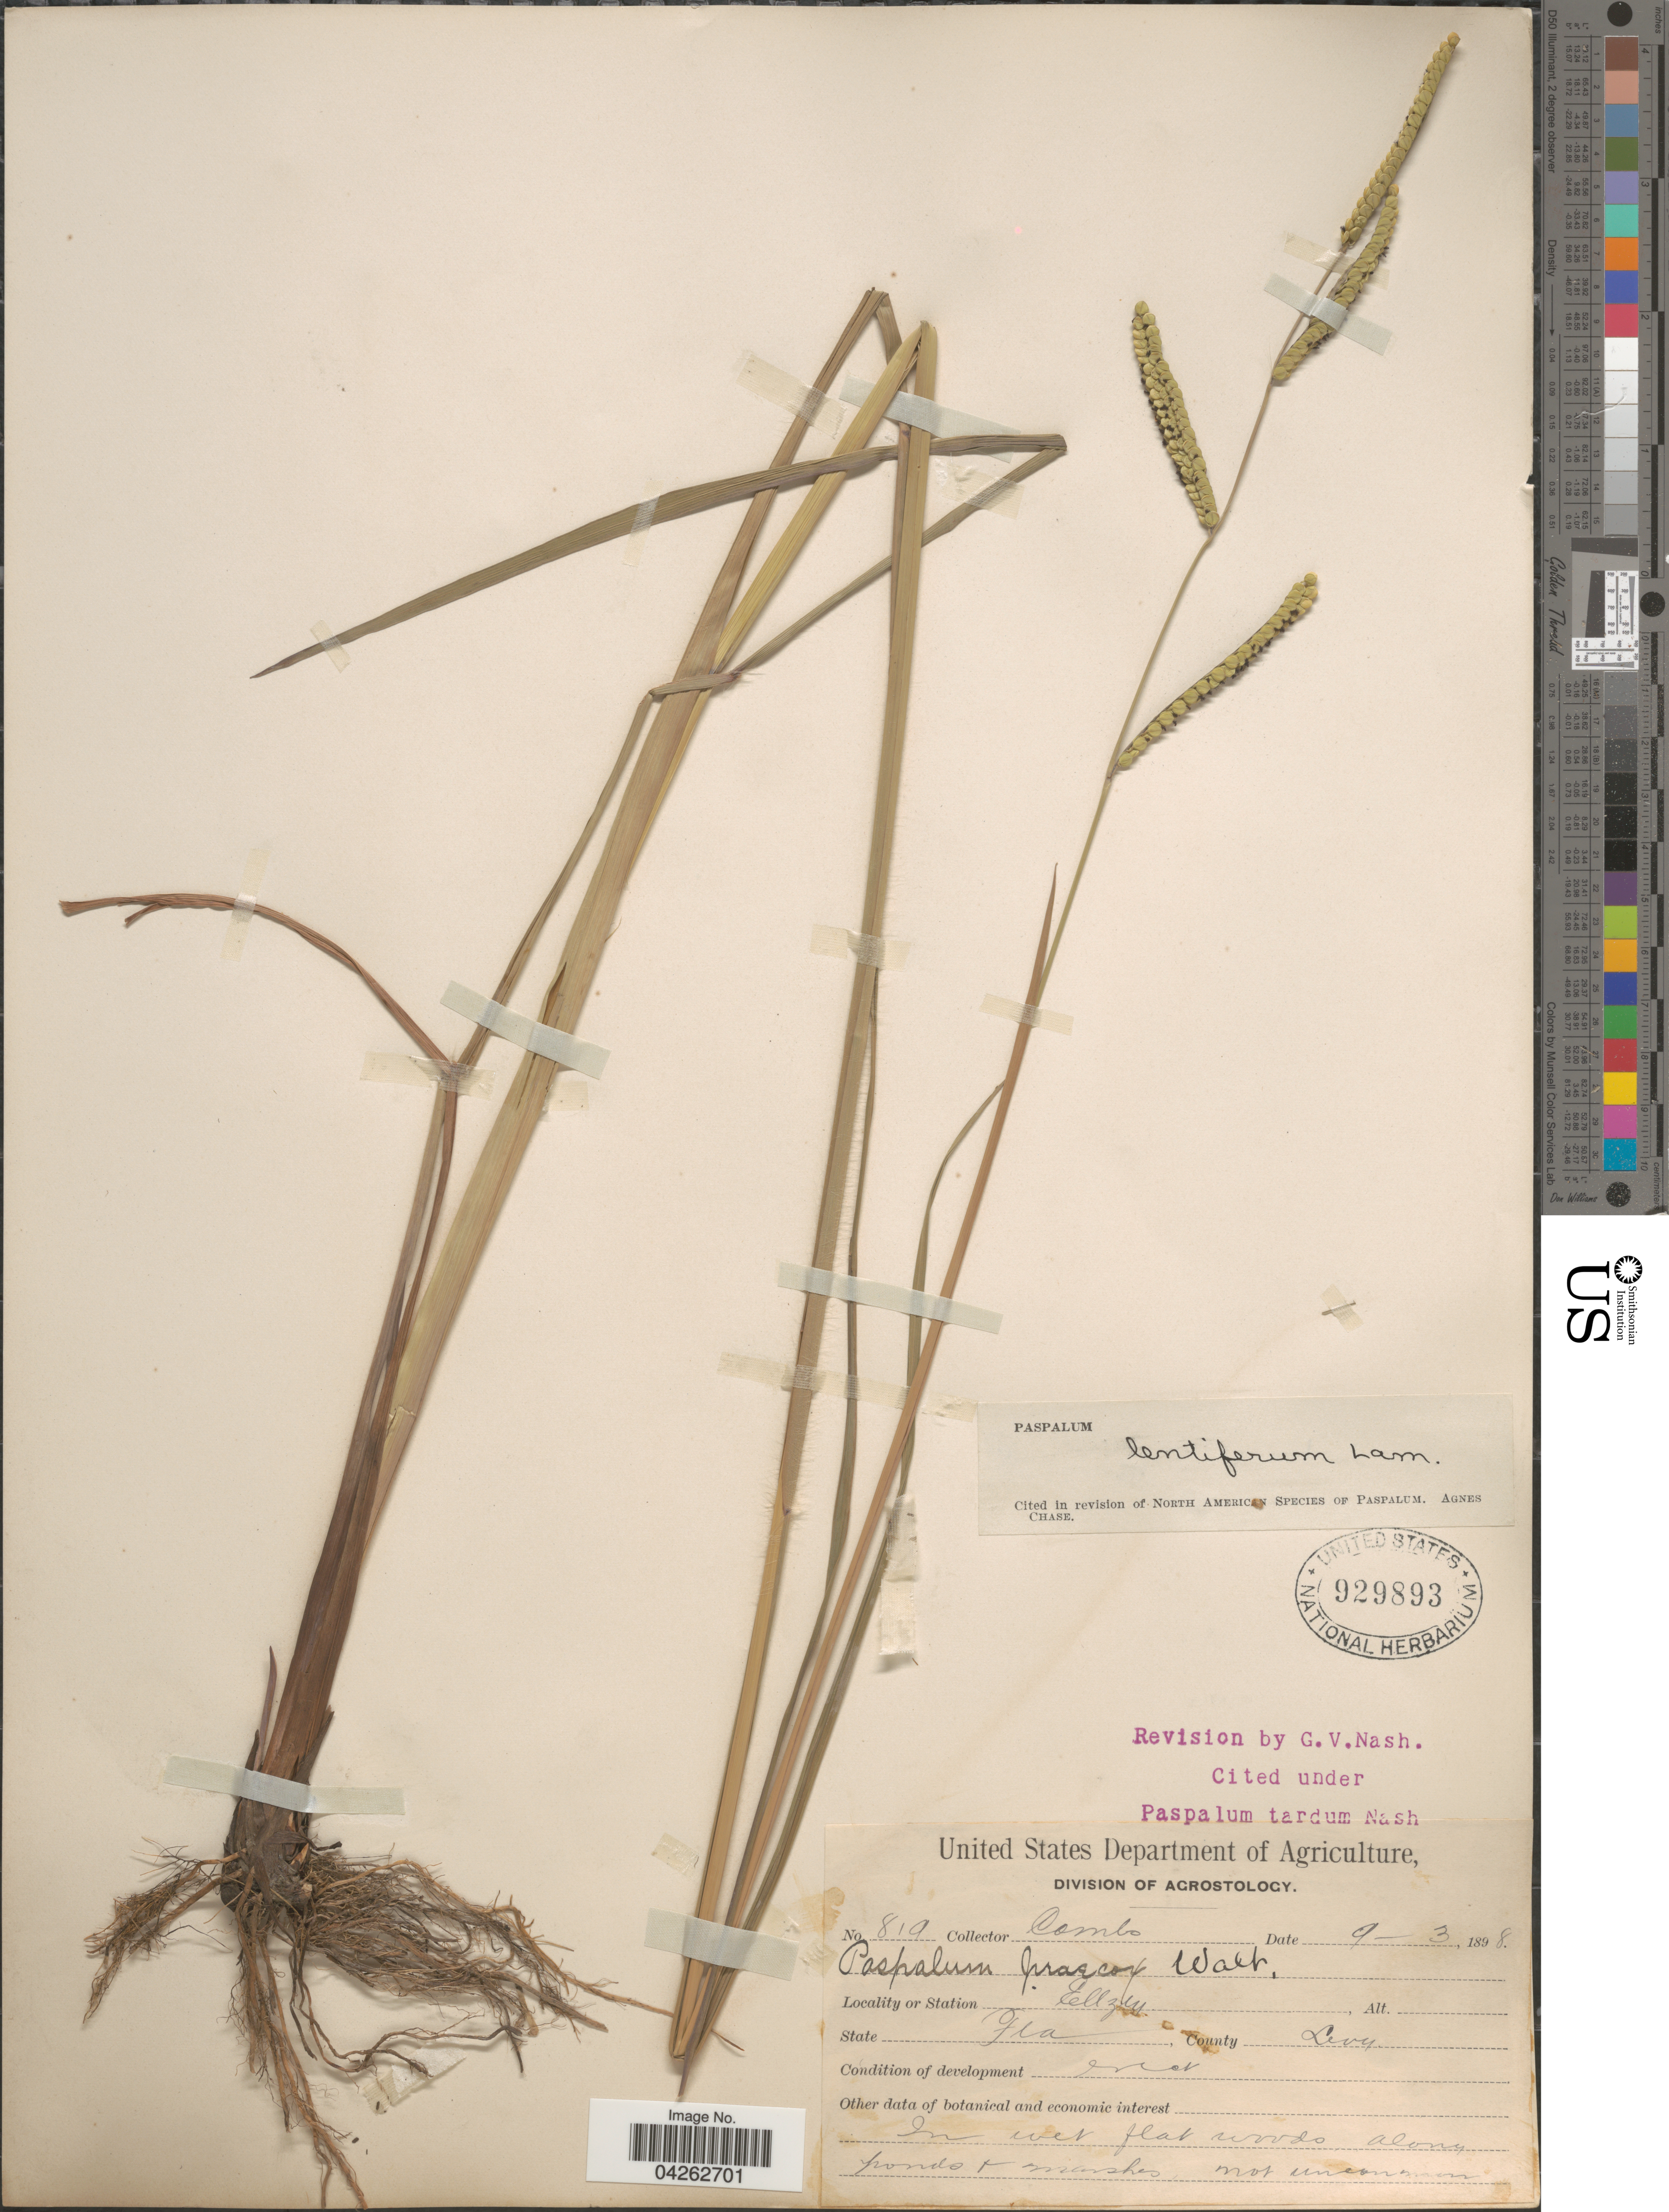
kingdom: Plantae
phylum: Tracheophyta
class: Liliopsida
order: Poales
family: Poaceae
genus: Paspalum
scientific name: Paspalum lentiferum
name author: Lam.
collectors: -. Combs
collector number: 819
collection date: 1898-09-03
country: United States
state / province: Florida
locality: Ellzey. County Levy.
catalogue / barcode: US 929893